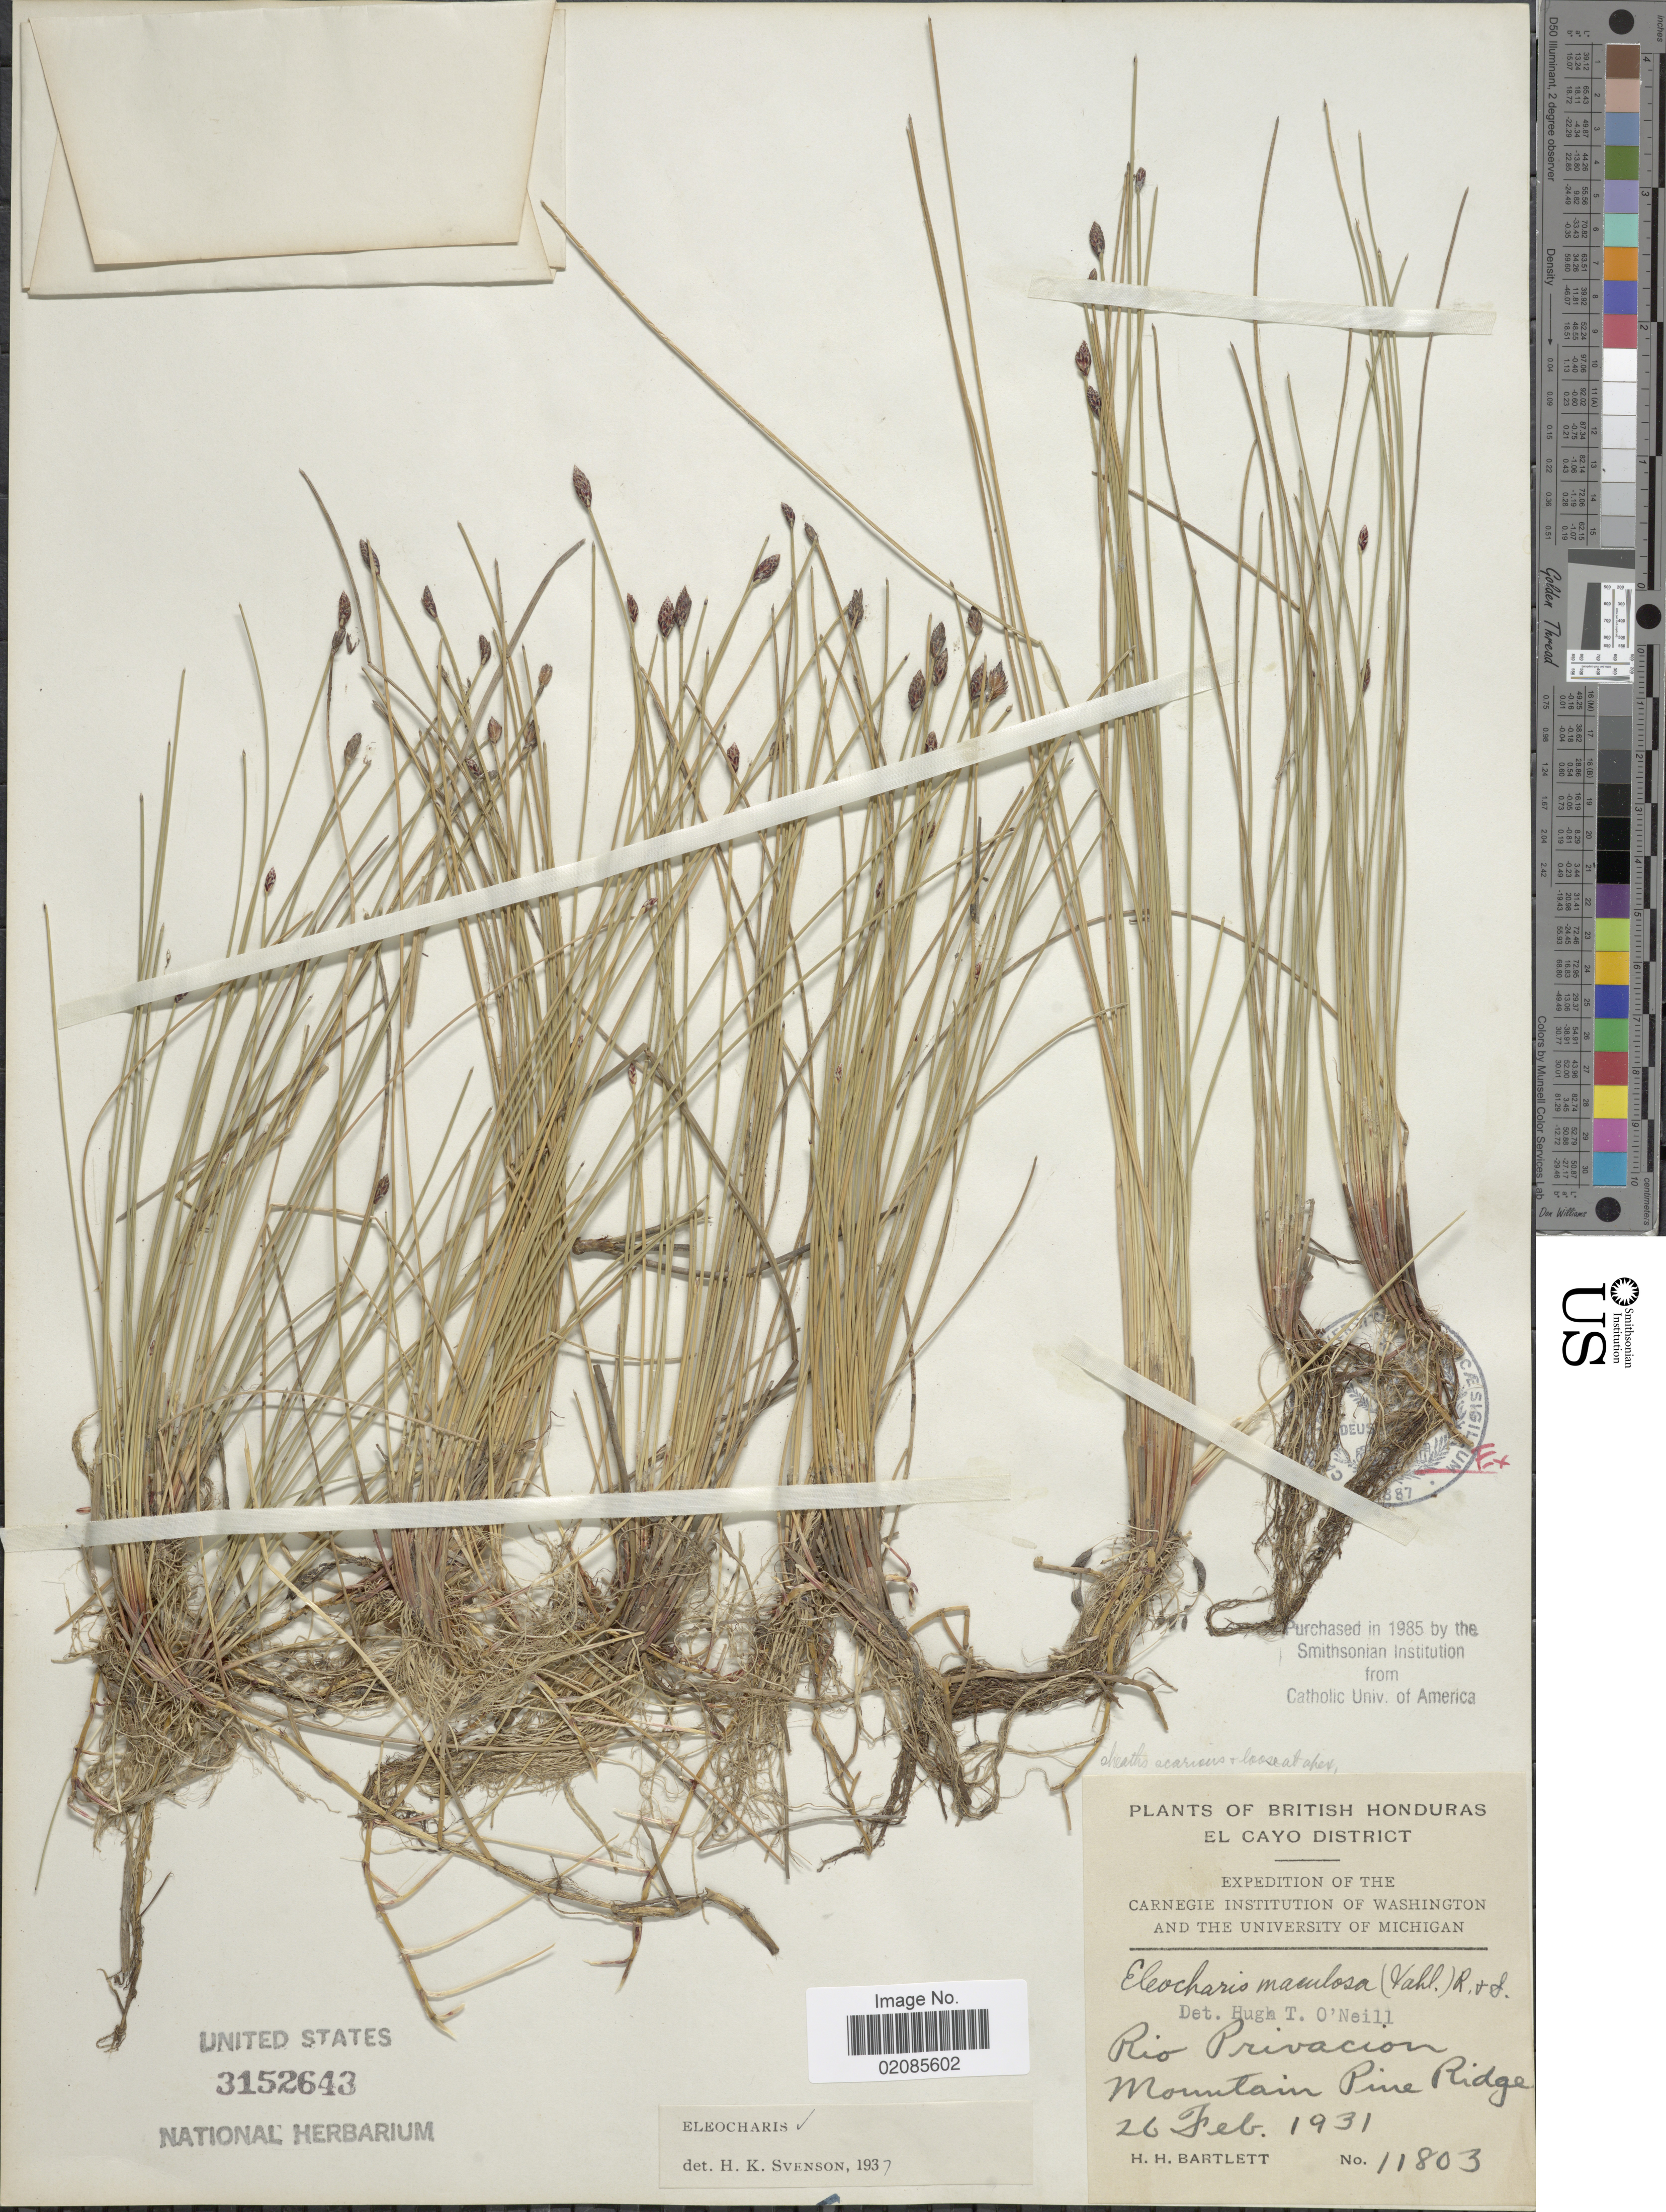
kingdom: Plantae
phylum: Tracheophyta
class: Liliopsida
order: Poales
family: Cyperaceae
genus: Eleocharis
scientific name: Eleocharis maculosa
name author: (Vahl) Roem. & Schult.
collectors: H. H. Bartlett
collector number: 11803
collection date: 1931-02-26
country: Belize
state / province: Cayo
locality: Rio Privacion, Mountain Pine Ridge.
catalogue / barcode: US 3152643